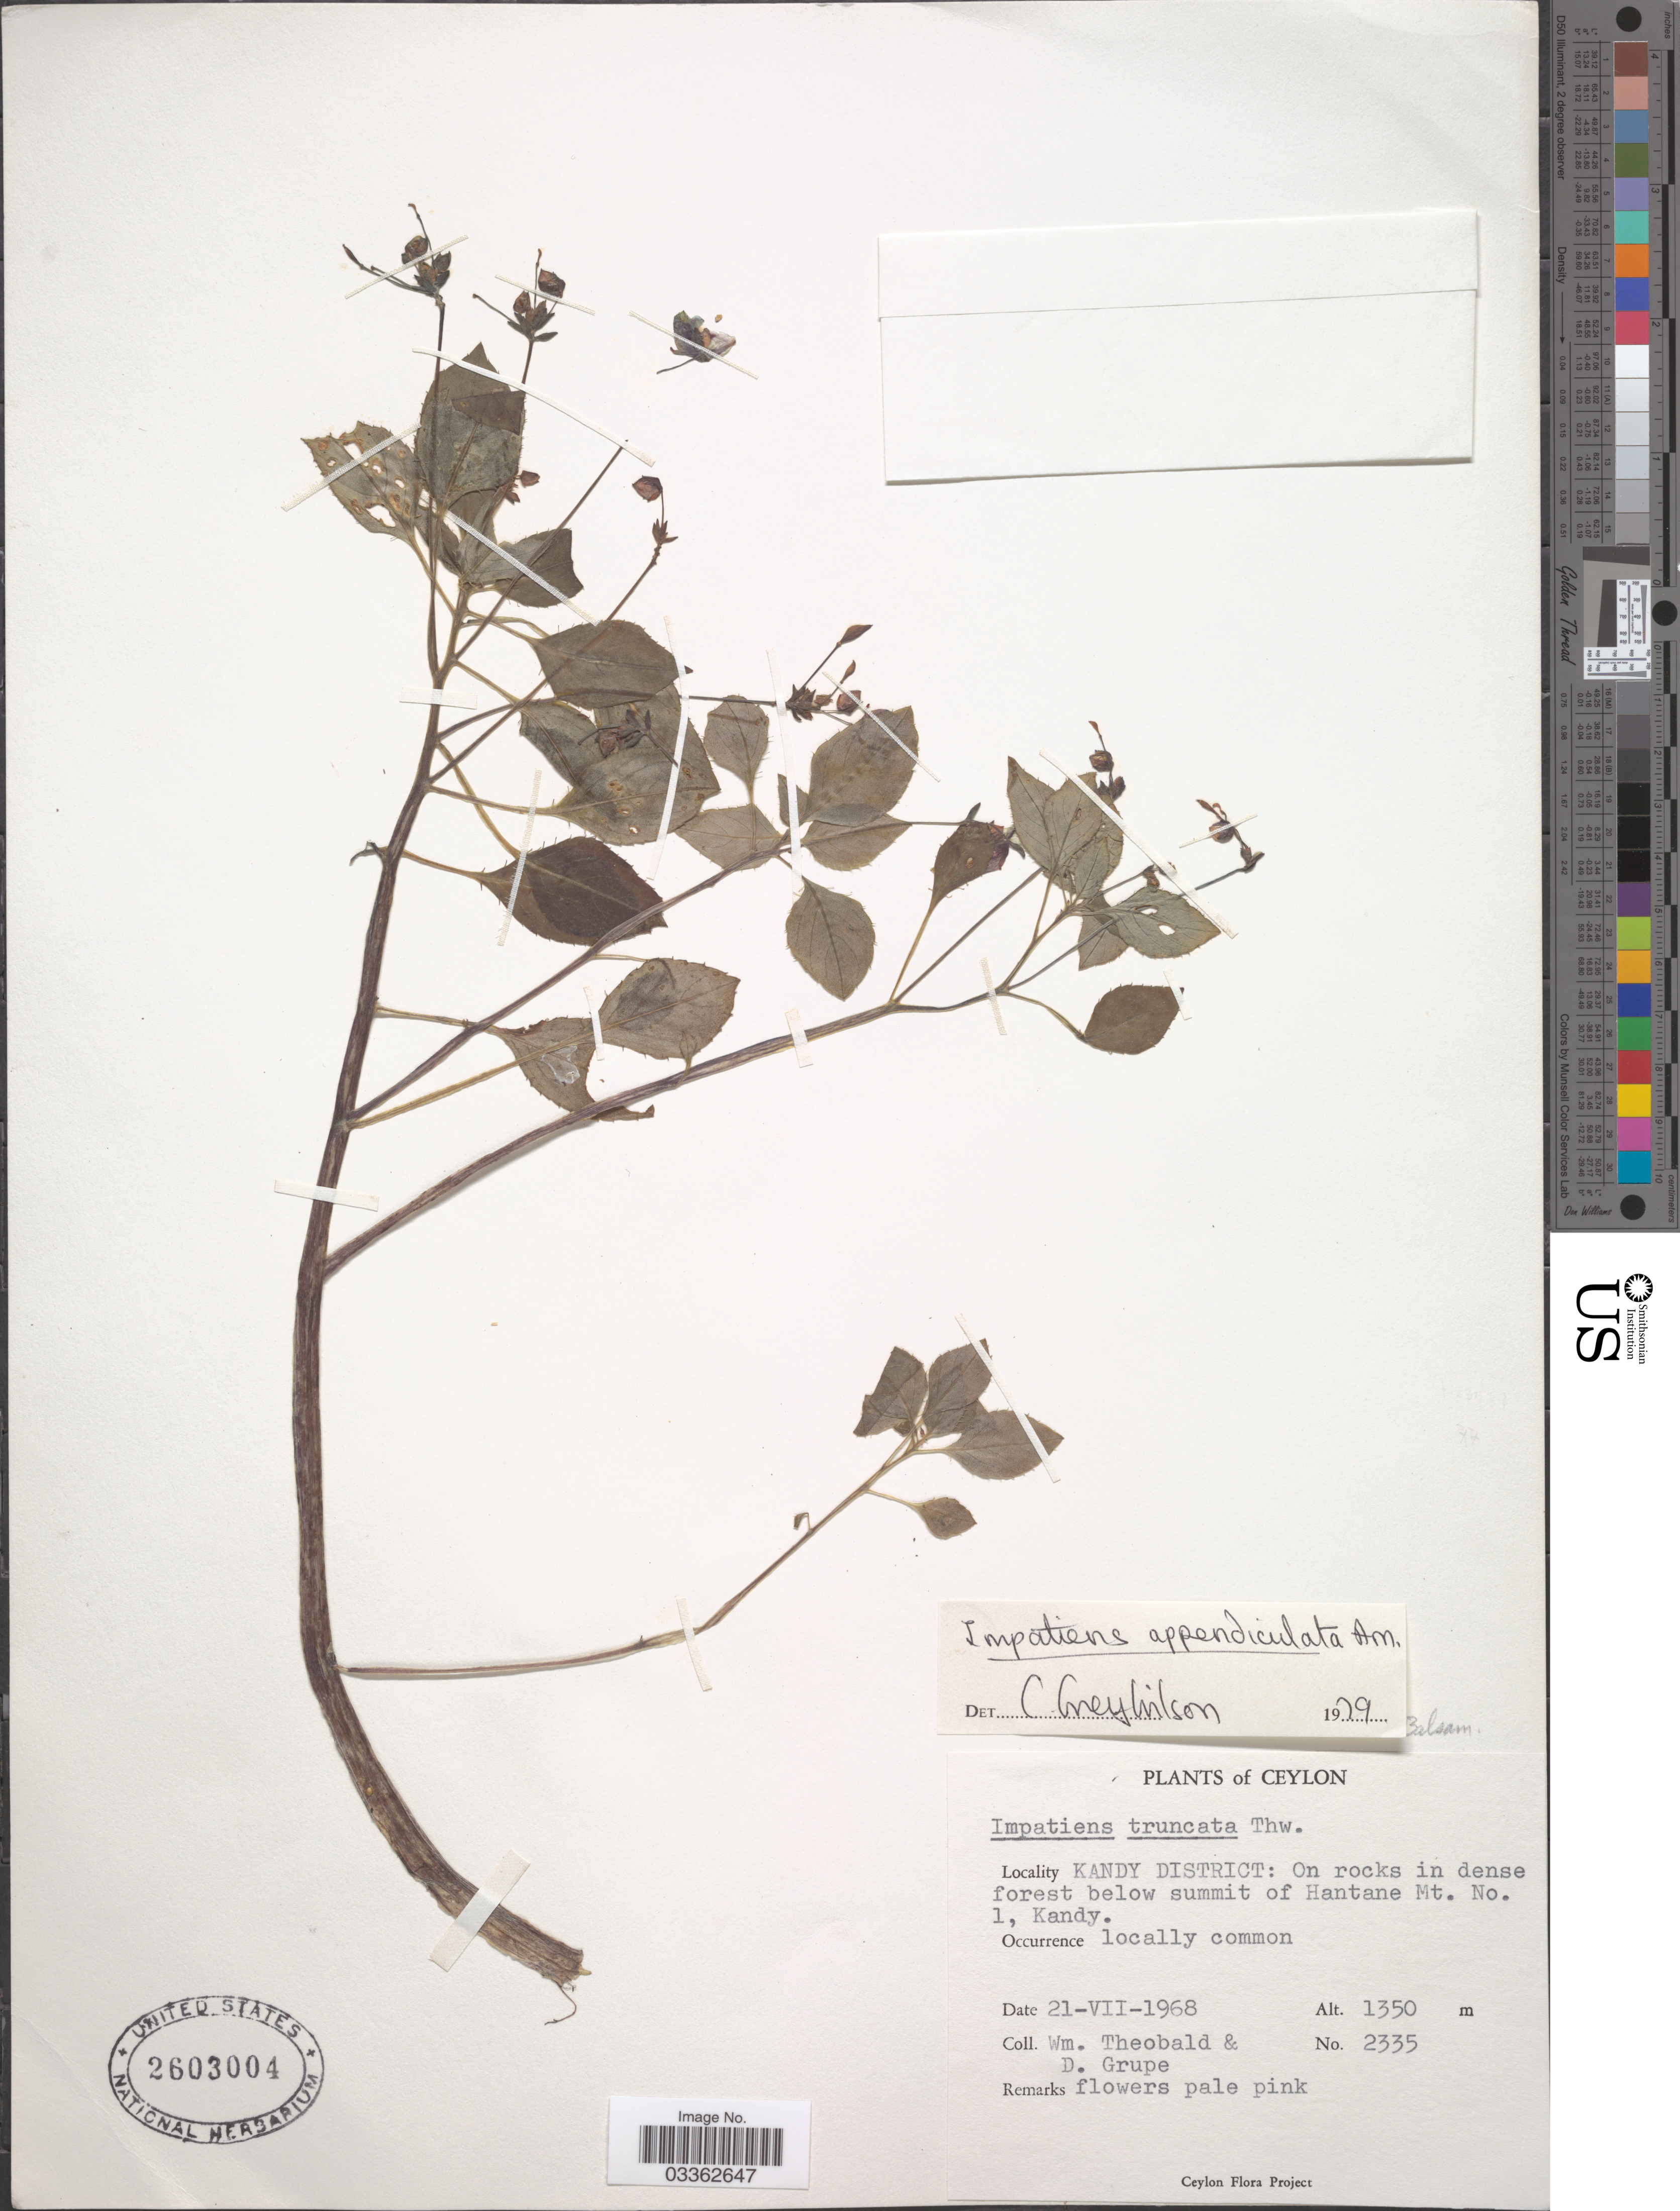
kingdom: Plantae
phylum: Tracheophyta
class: Magnoliopsida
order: Ericales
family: Balsaminaceae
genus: Impatiens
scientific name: Impatiens appendiculata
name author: Arn.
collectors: W. Theobald & D. Grupe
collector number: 2335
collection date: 1968-07-21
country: Sri Lanka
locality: Ceylon. Kandy District: On rocks in dense forest below summit of Hantane Mt. No. 1, Kandy.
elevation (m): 1350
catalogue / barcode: US 2603004